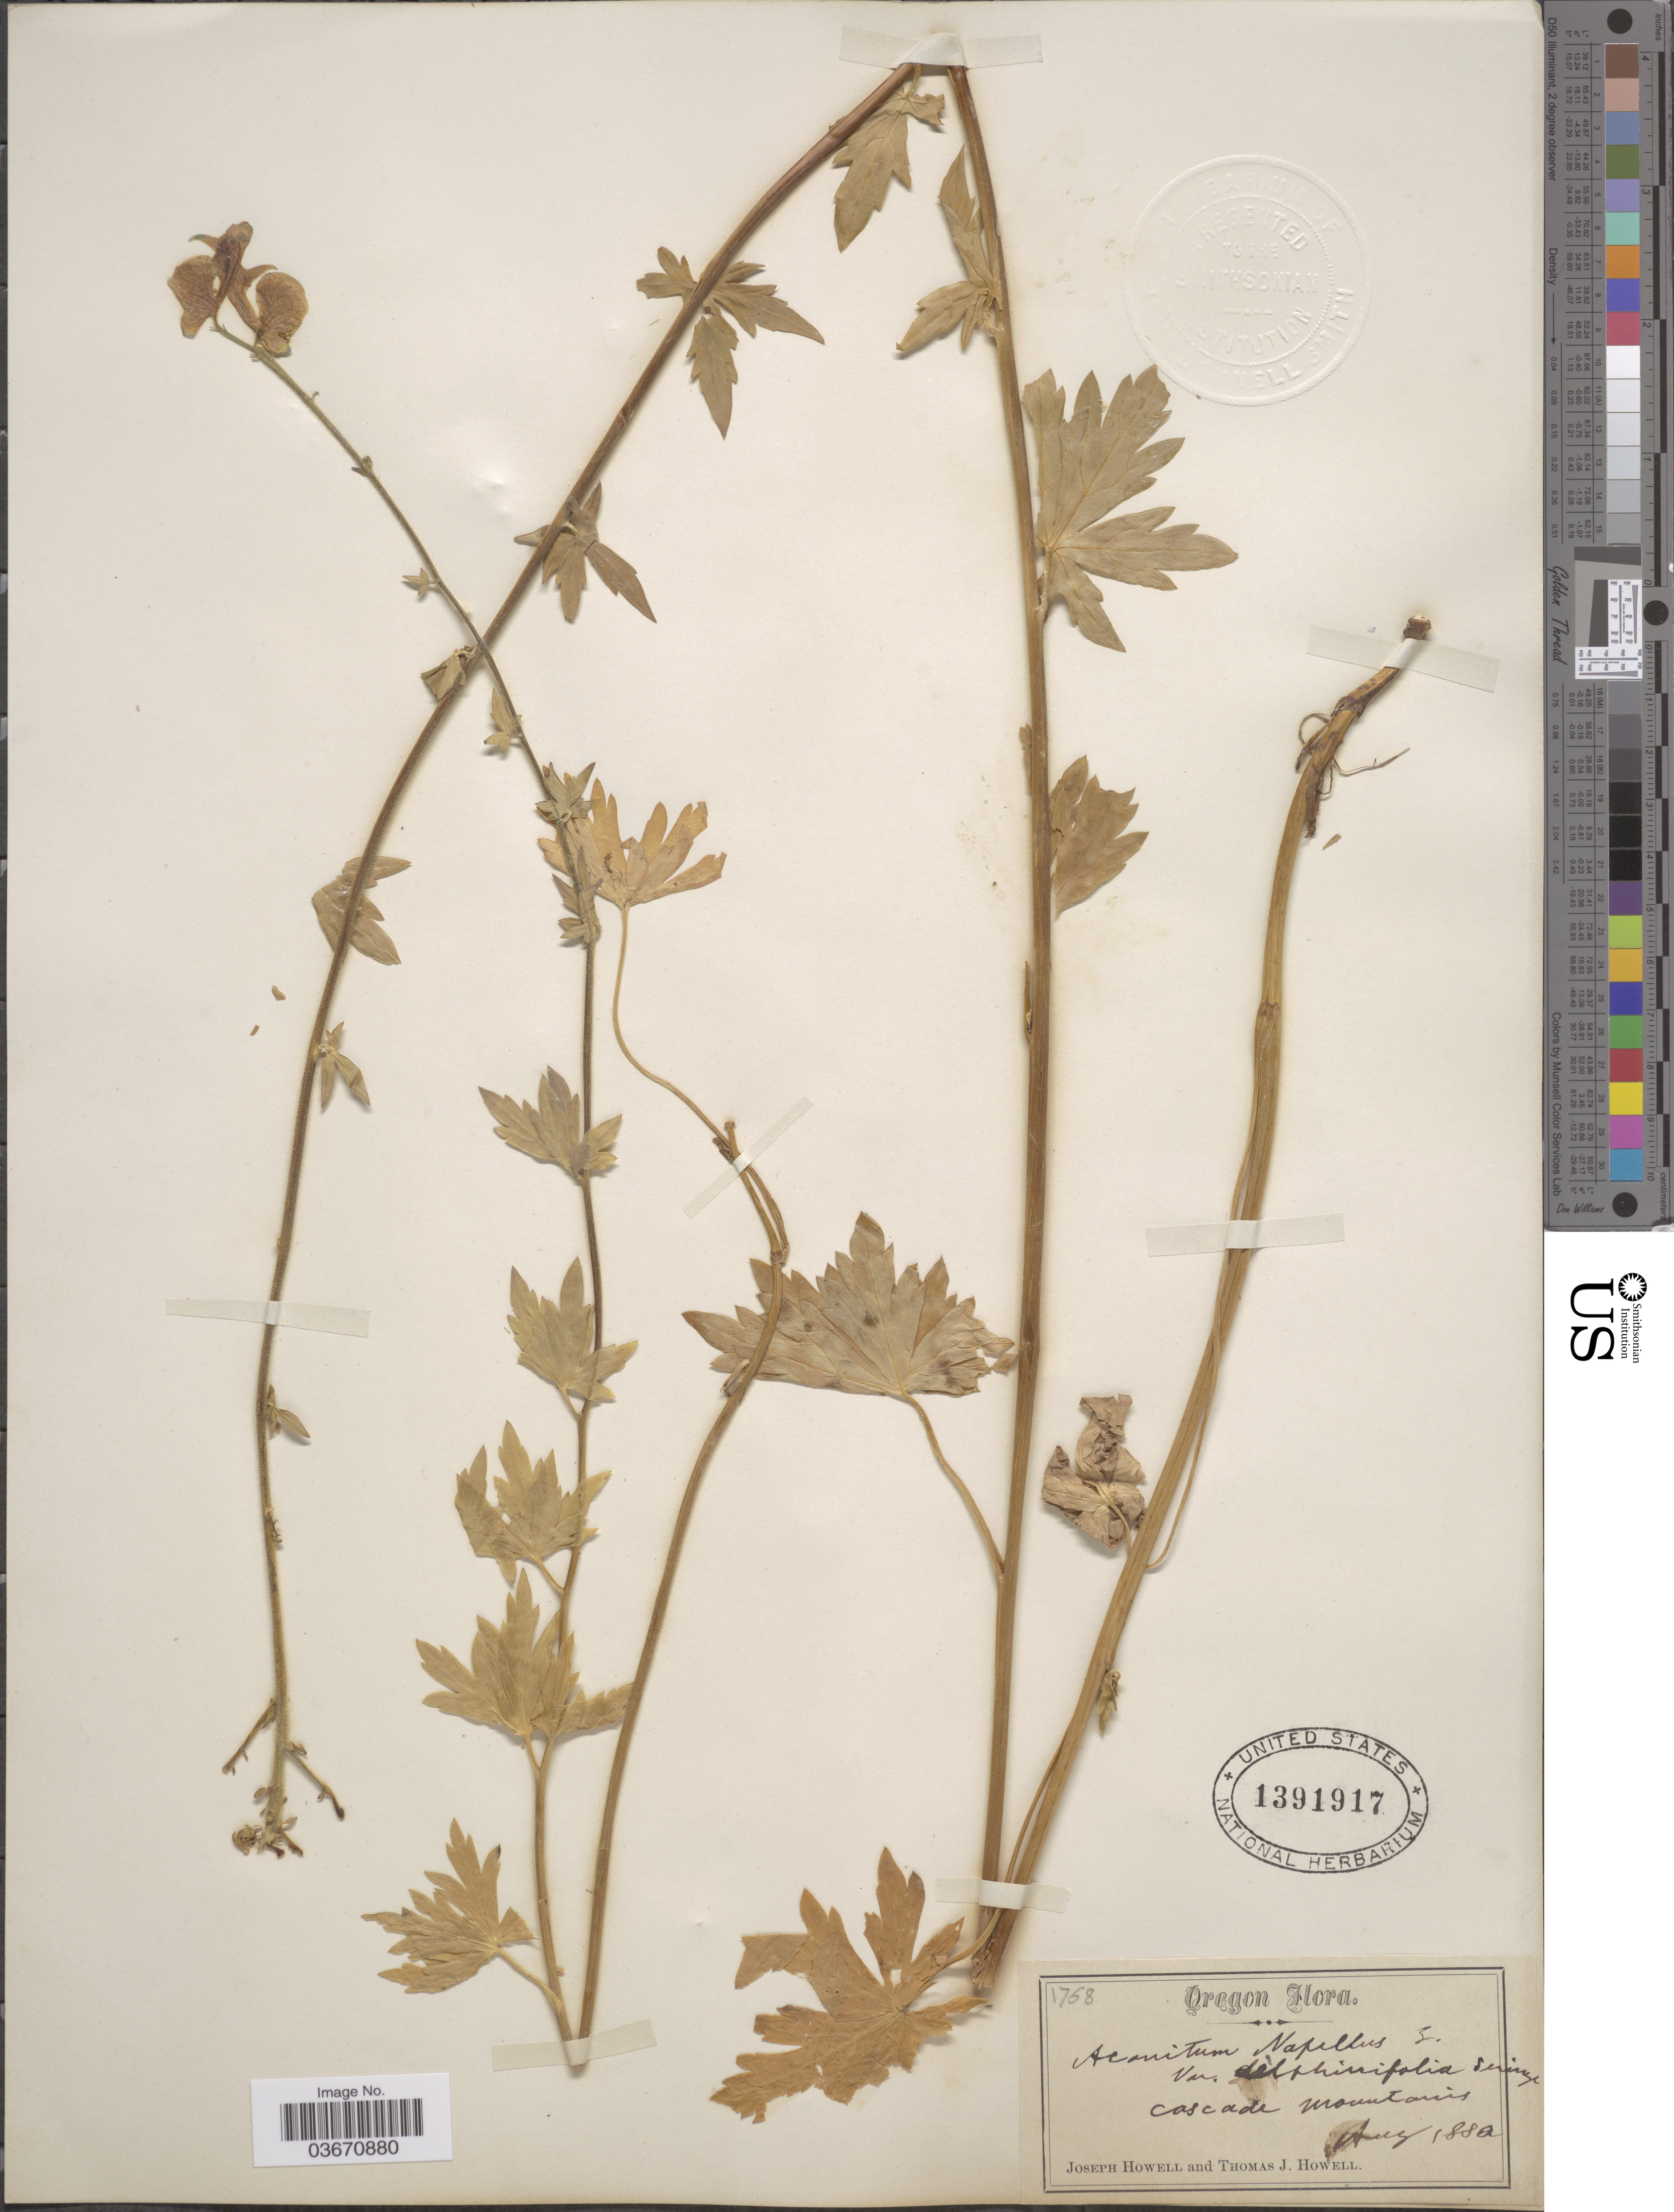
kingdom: Plantae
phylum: Tracheophyta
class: Magnoliopsida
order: Ranunculales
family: Ranunculaceae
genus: Aconitum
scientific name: Aconitum napellus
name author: L.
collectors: J. Howell & T. J. Howell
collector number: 1768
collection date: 1880-08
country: United States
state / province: Oregon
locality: Cascade Mountains.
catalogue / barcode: US 1391917